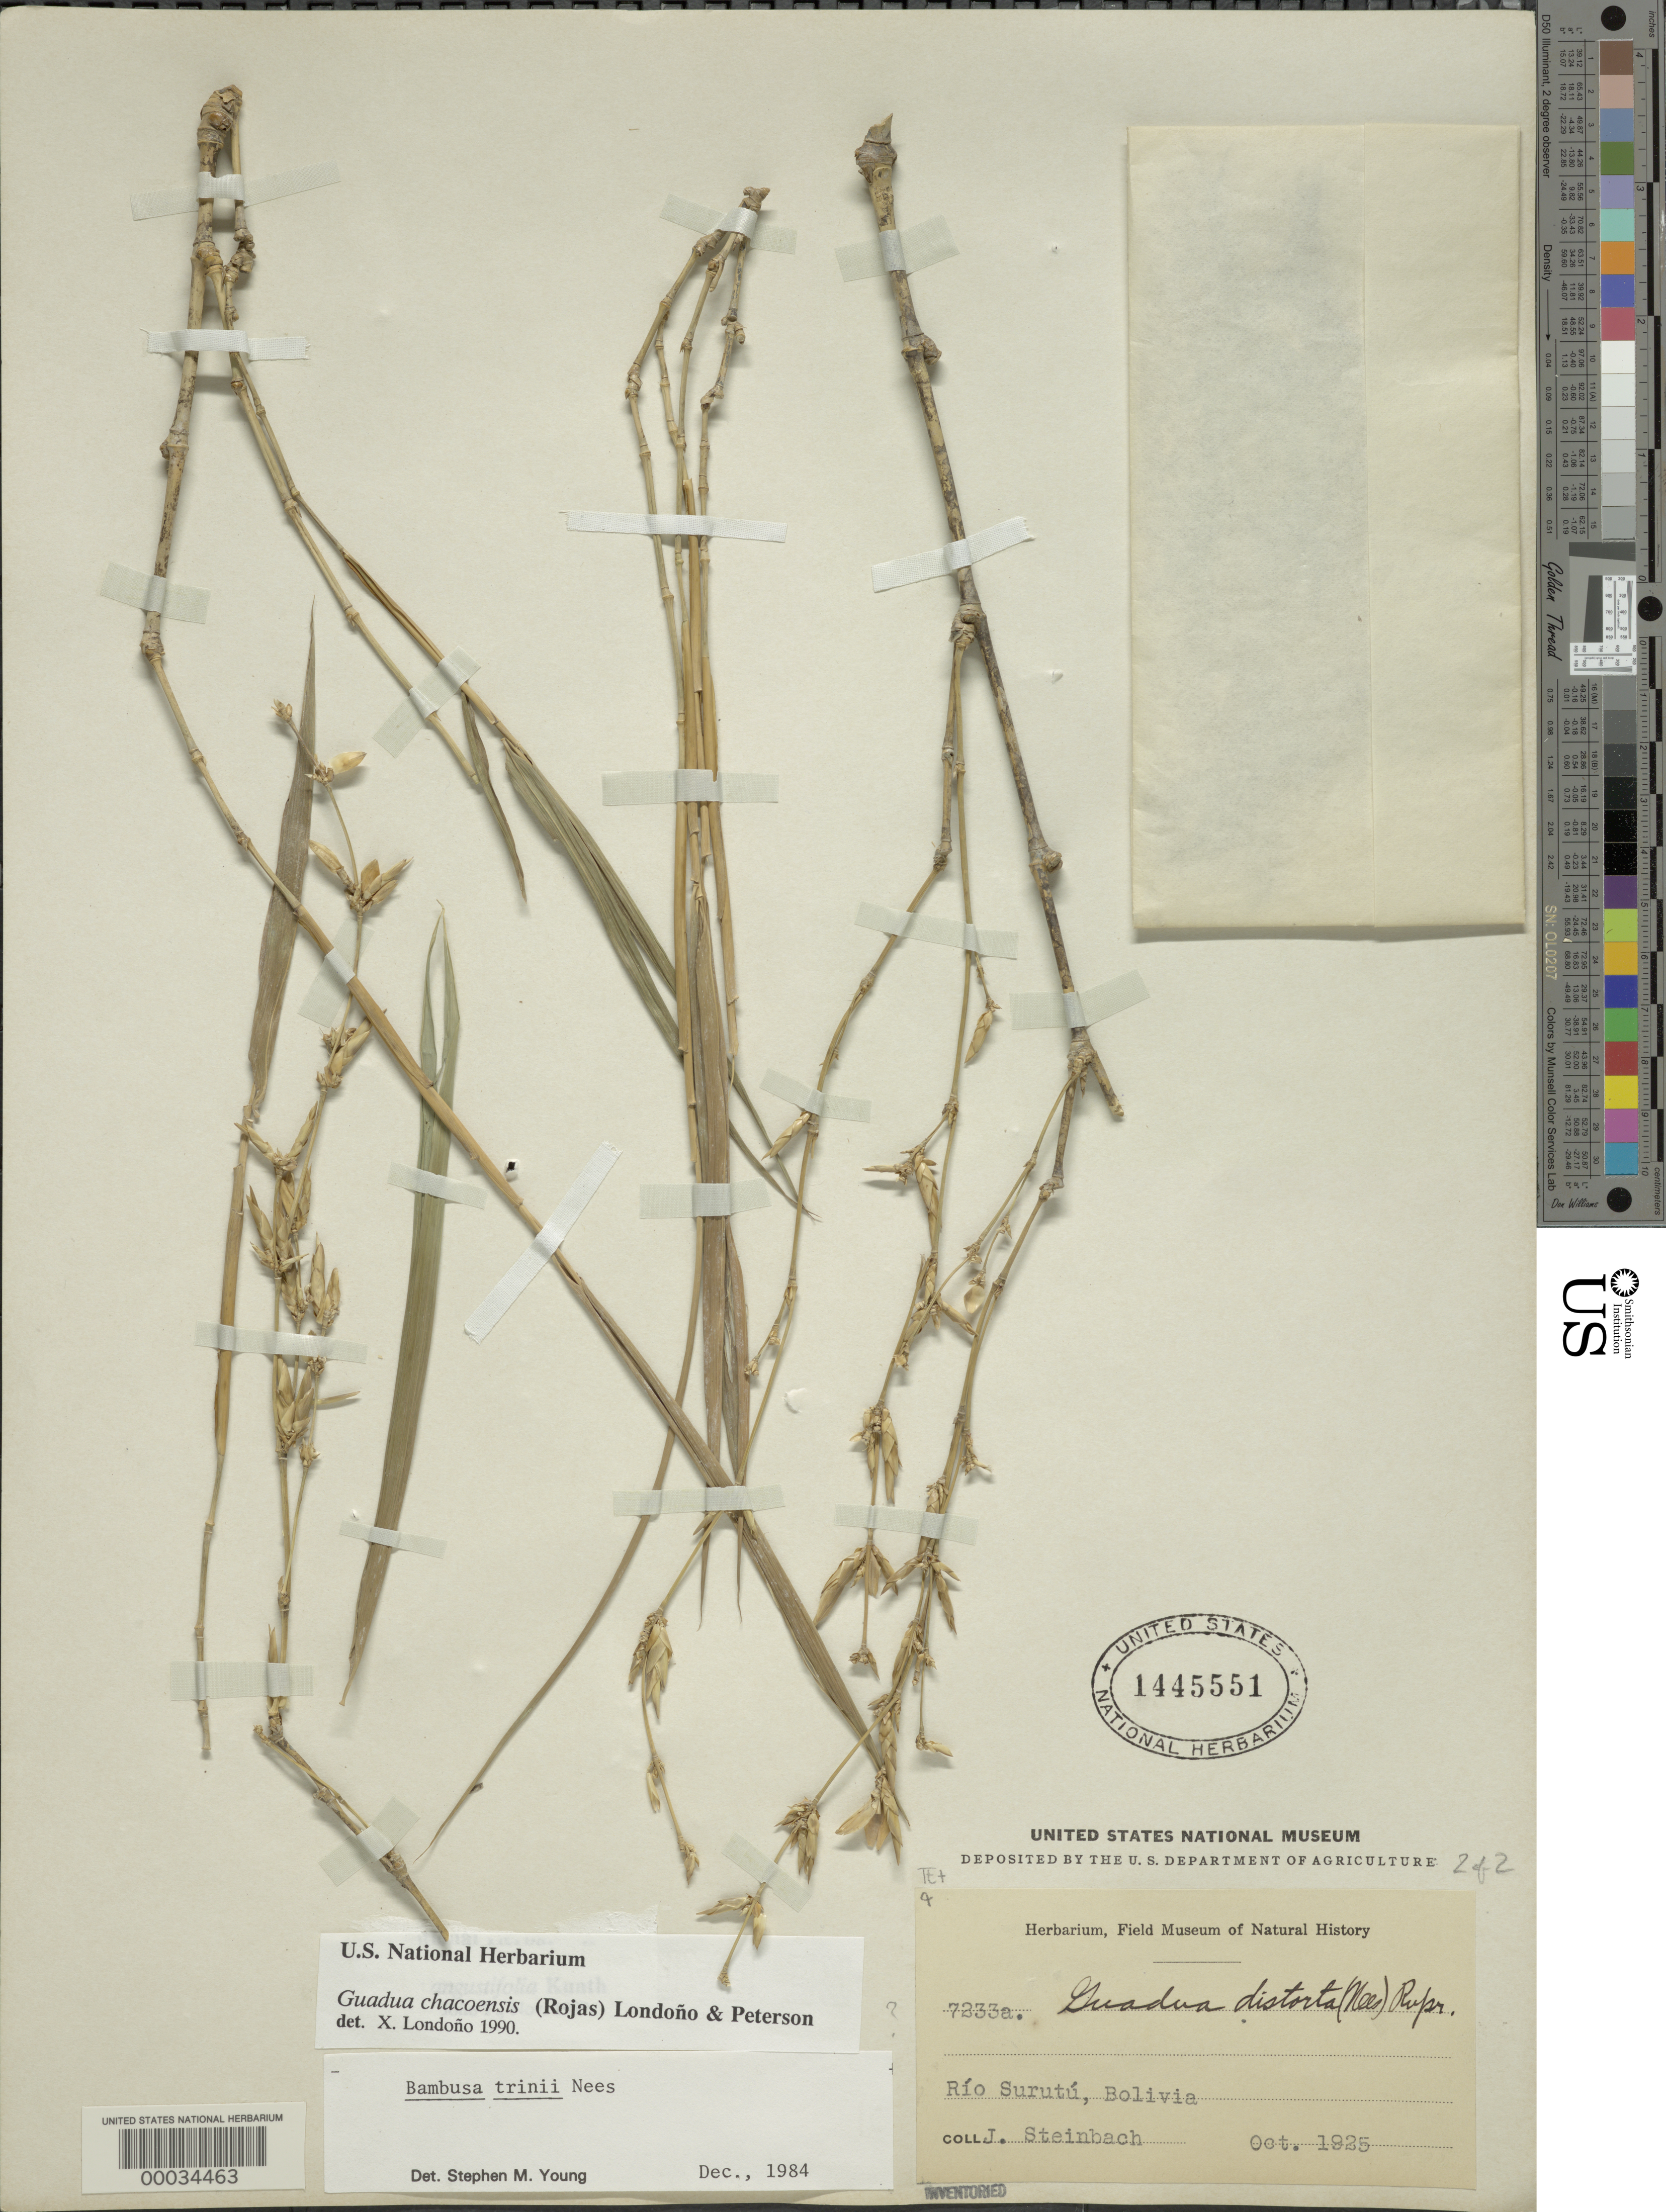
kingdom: Plantae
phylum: Tracheophyta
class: Liliopsida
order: Poales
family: Poaceae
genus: Guadua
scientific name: Guadua chacoensis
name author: (Rojas) Londoño & P.M. Peterson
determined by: Londoño, X., (TULV), Jardin Botanico "Juan Maria Cespedes"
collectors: J. Steinbach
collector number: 7233 A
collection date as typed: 01 Oct 1925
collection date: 1925-10-01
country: Bolivia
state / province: Santa Cruz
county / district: Sara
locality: Río Surutú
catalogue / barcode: US 1445551